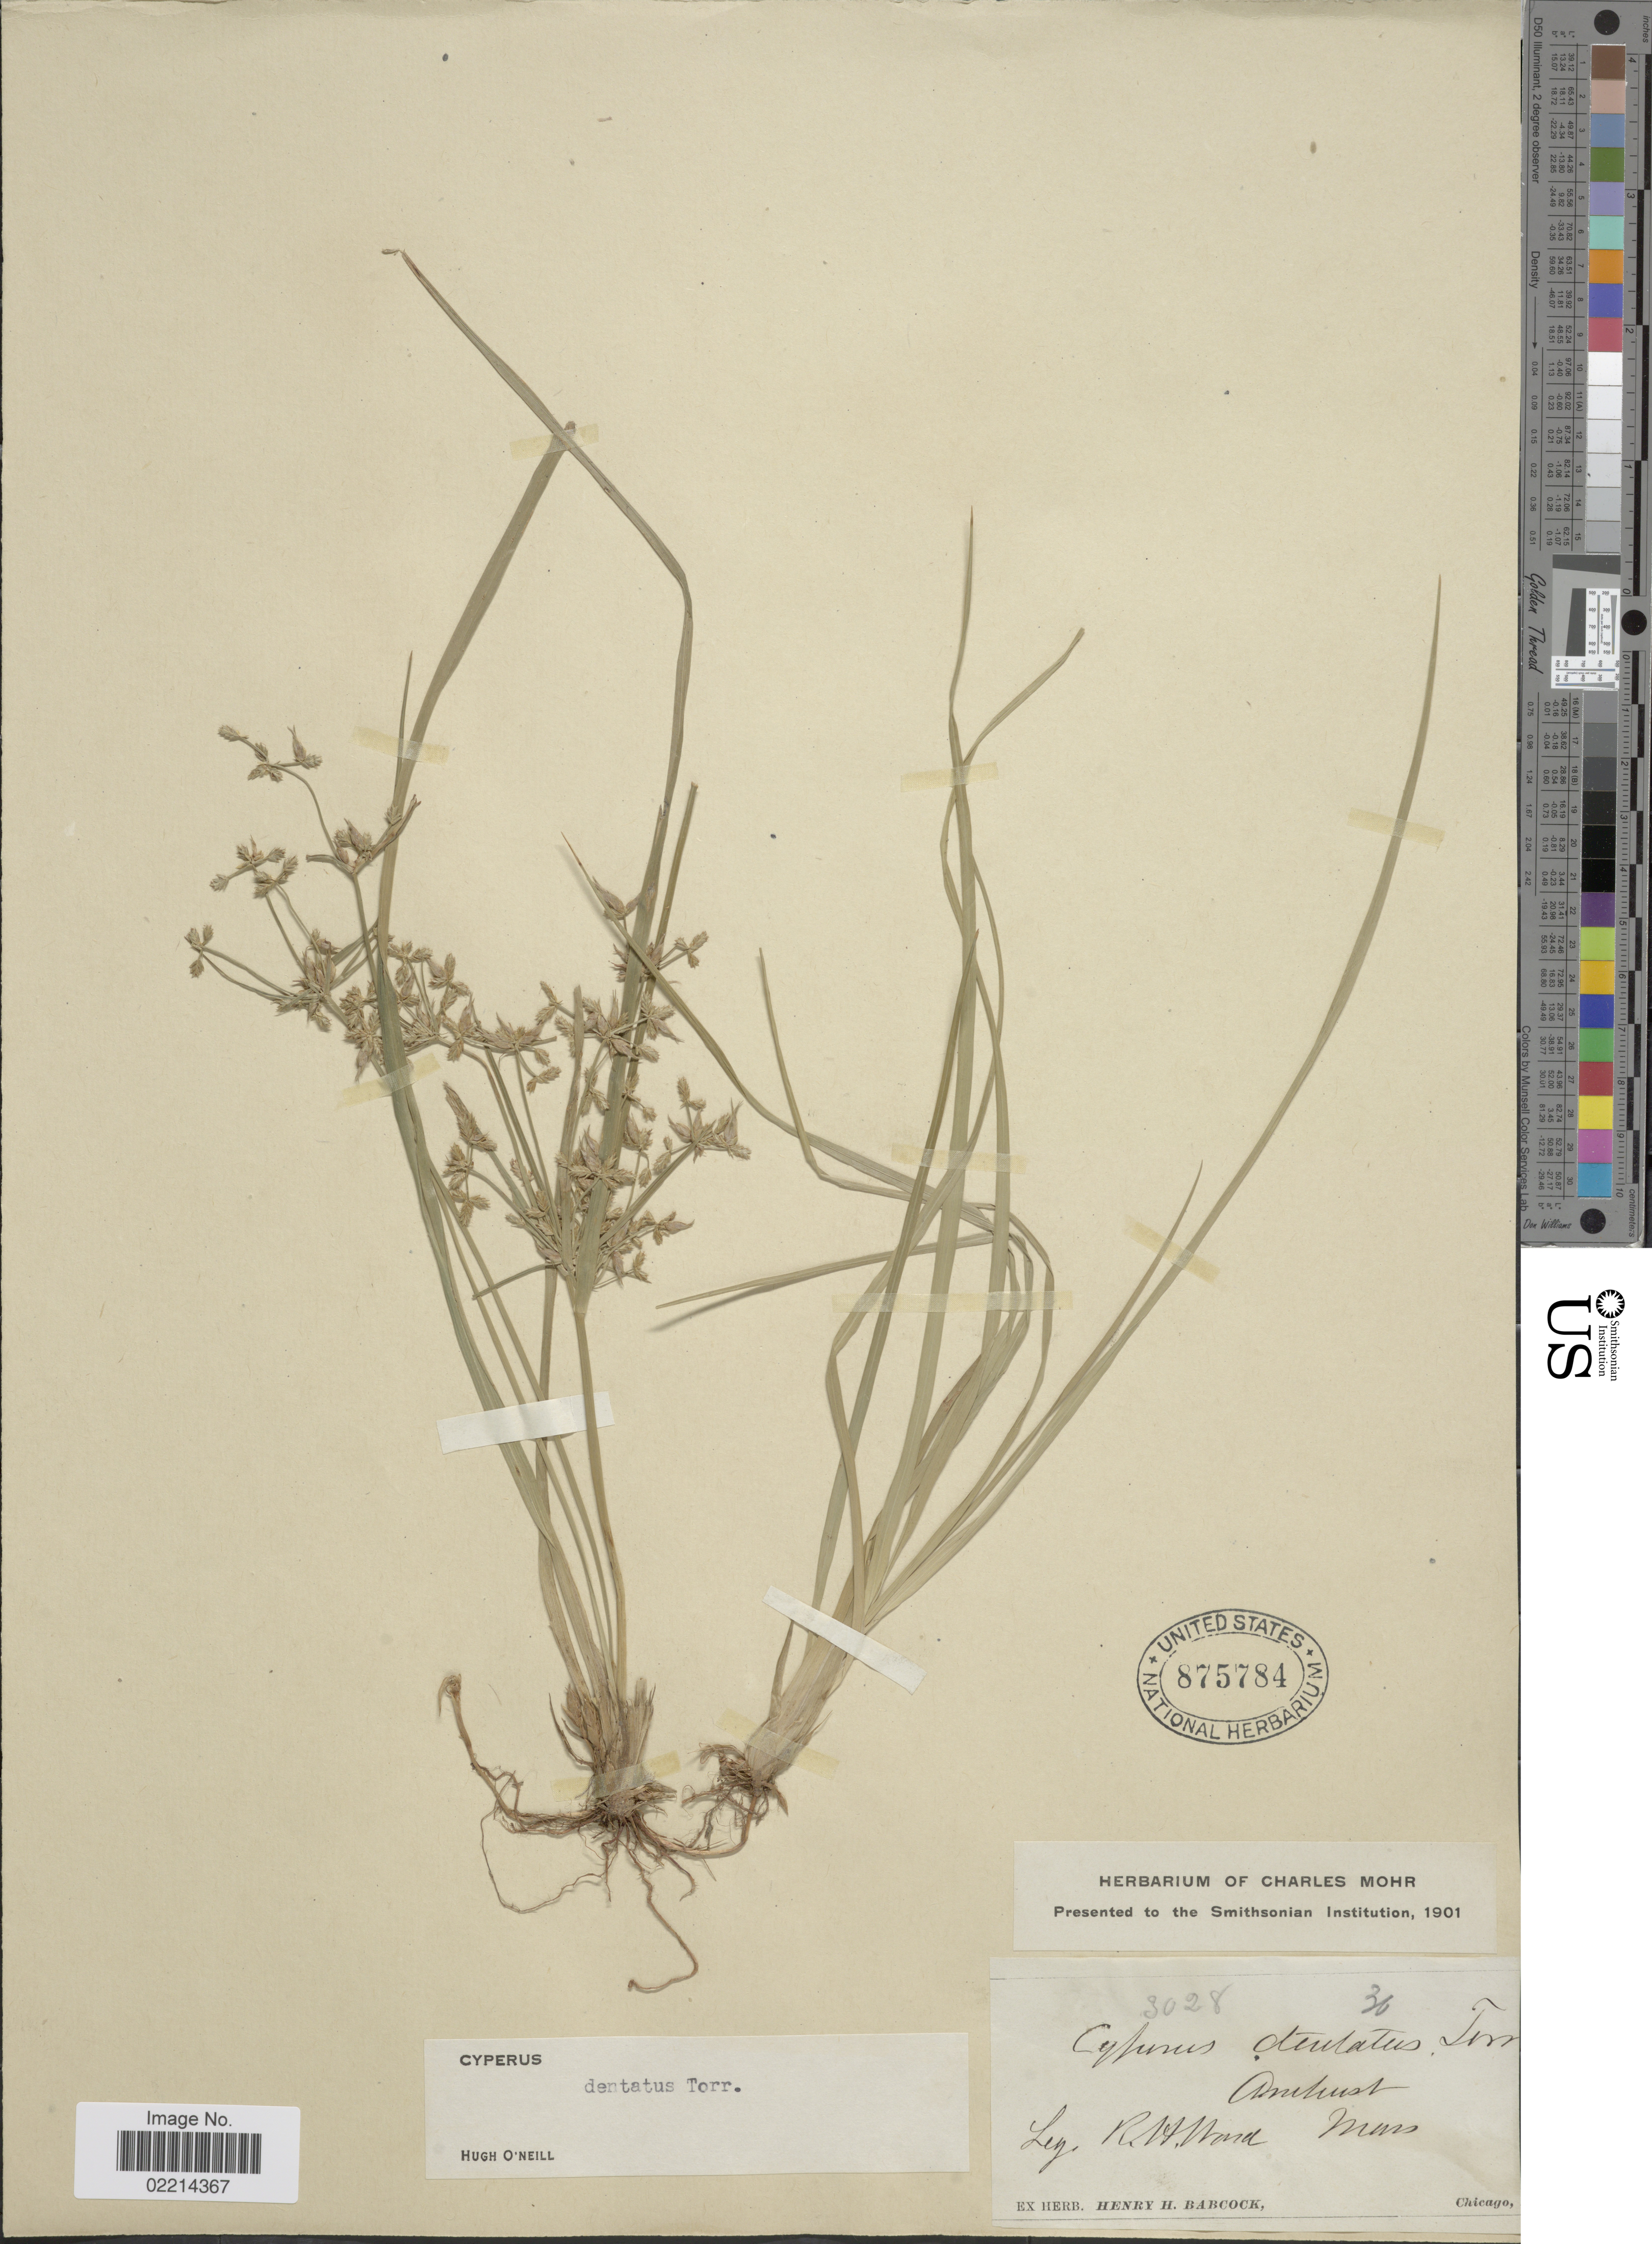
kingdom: Plantae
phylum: Tracheophyta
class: Liliopsida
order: Poales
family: Cyperaceae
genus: Cyperus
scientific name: Cyperus dentatus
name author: Torr.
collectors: R. Ward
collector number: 3028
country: United States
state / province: Massachusetts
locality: Amherst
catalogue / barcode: US 875784